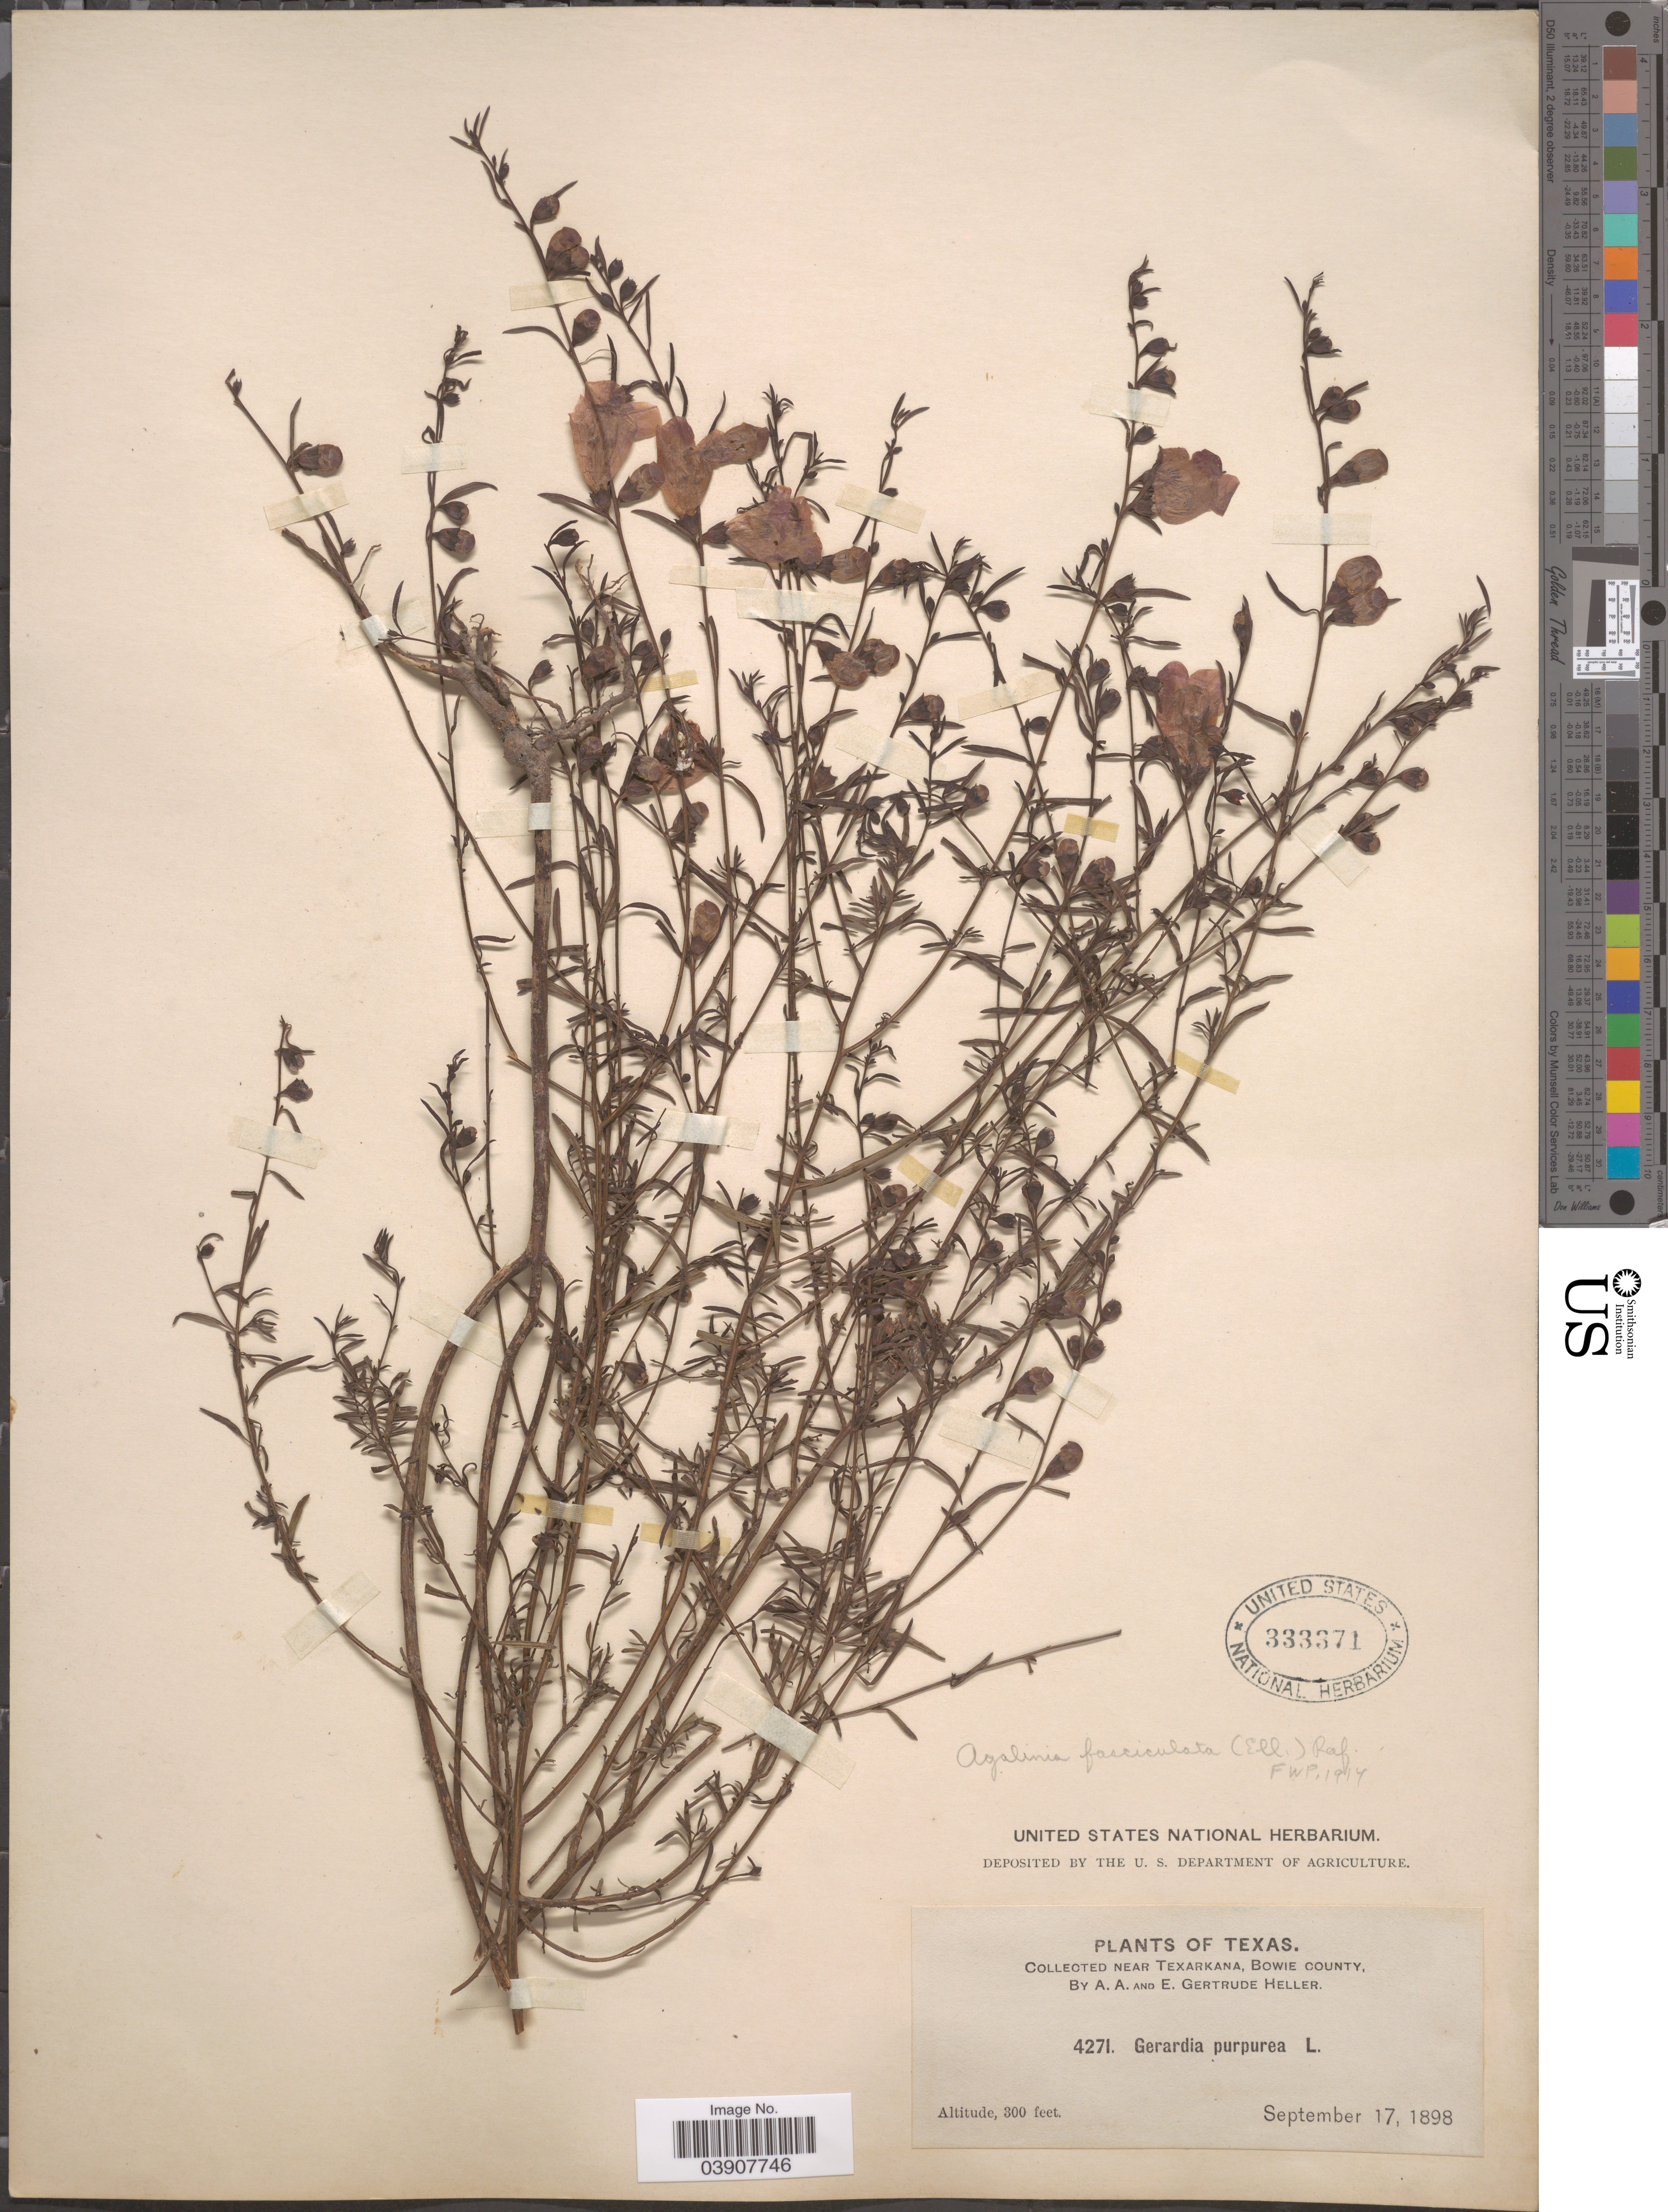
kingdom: Plantae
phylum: Tracheophyta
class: Magnoliopsida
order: Lamiales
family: Orobanchaceae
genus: Agalinis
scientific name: Agalinis fasciculata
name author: (Elliott) Raf.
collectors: A. A. Heller & E. G. Heller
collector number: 4271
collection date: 1898-09-17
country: United States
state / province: Texas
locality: Near Texarkana, Bowie County.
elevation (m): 91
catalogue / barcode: US 333371